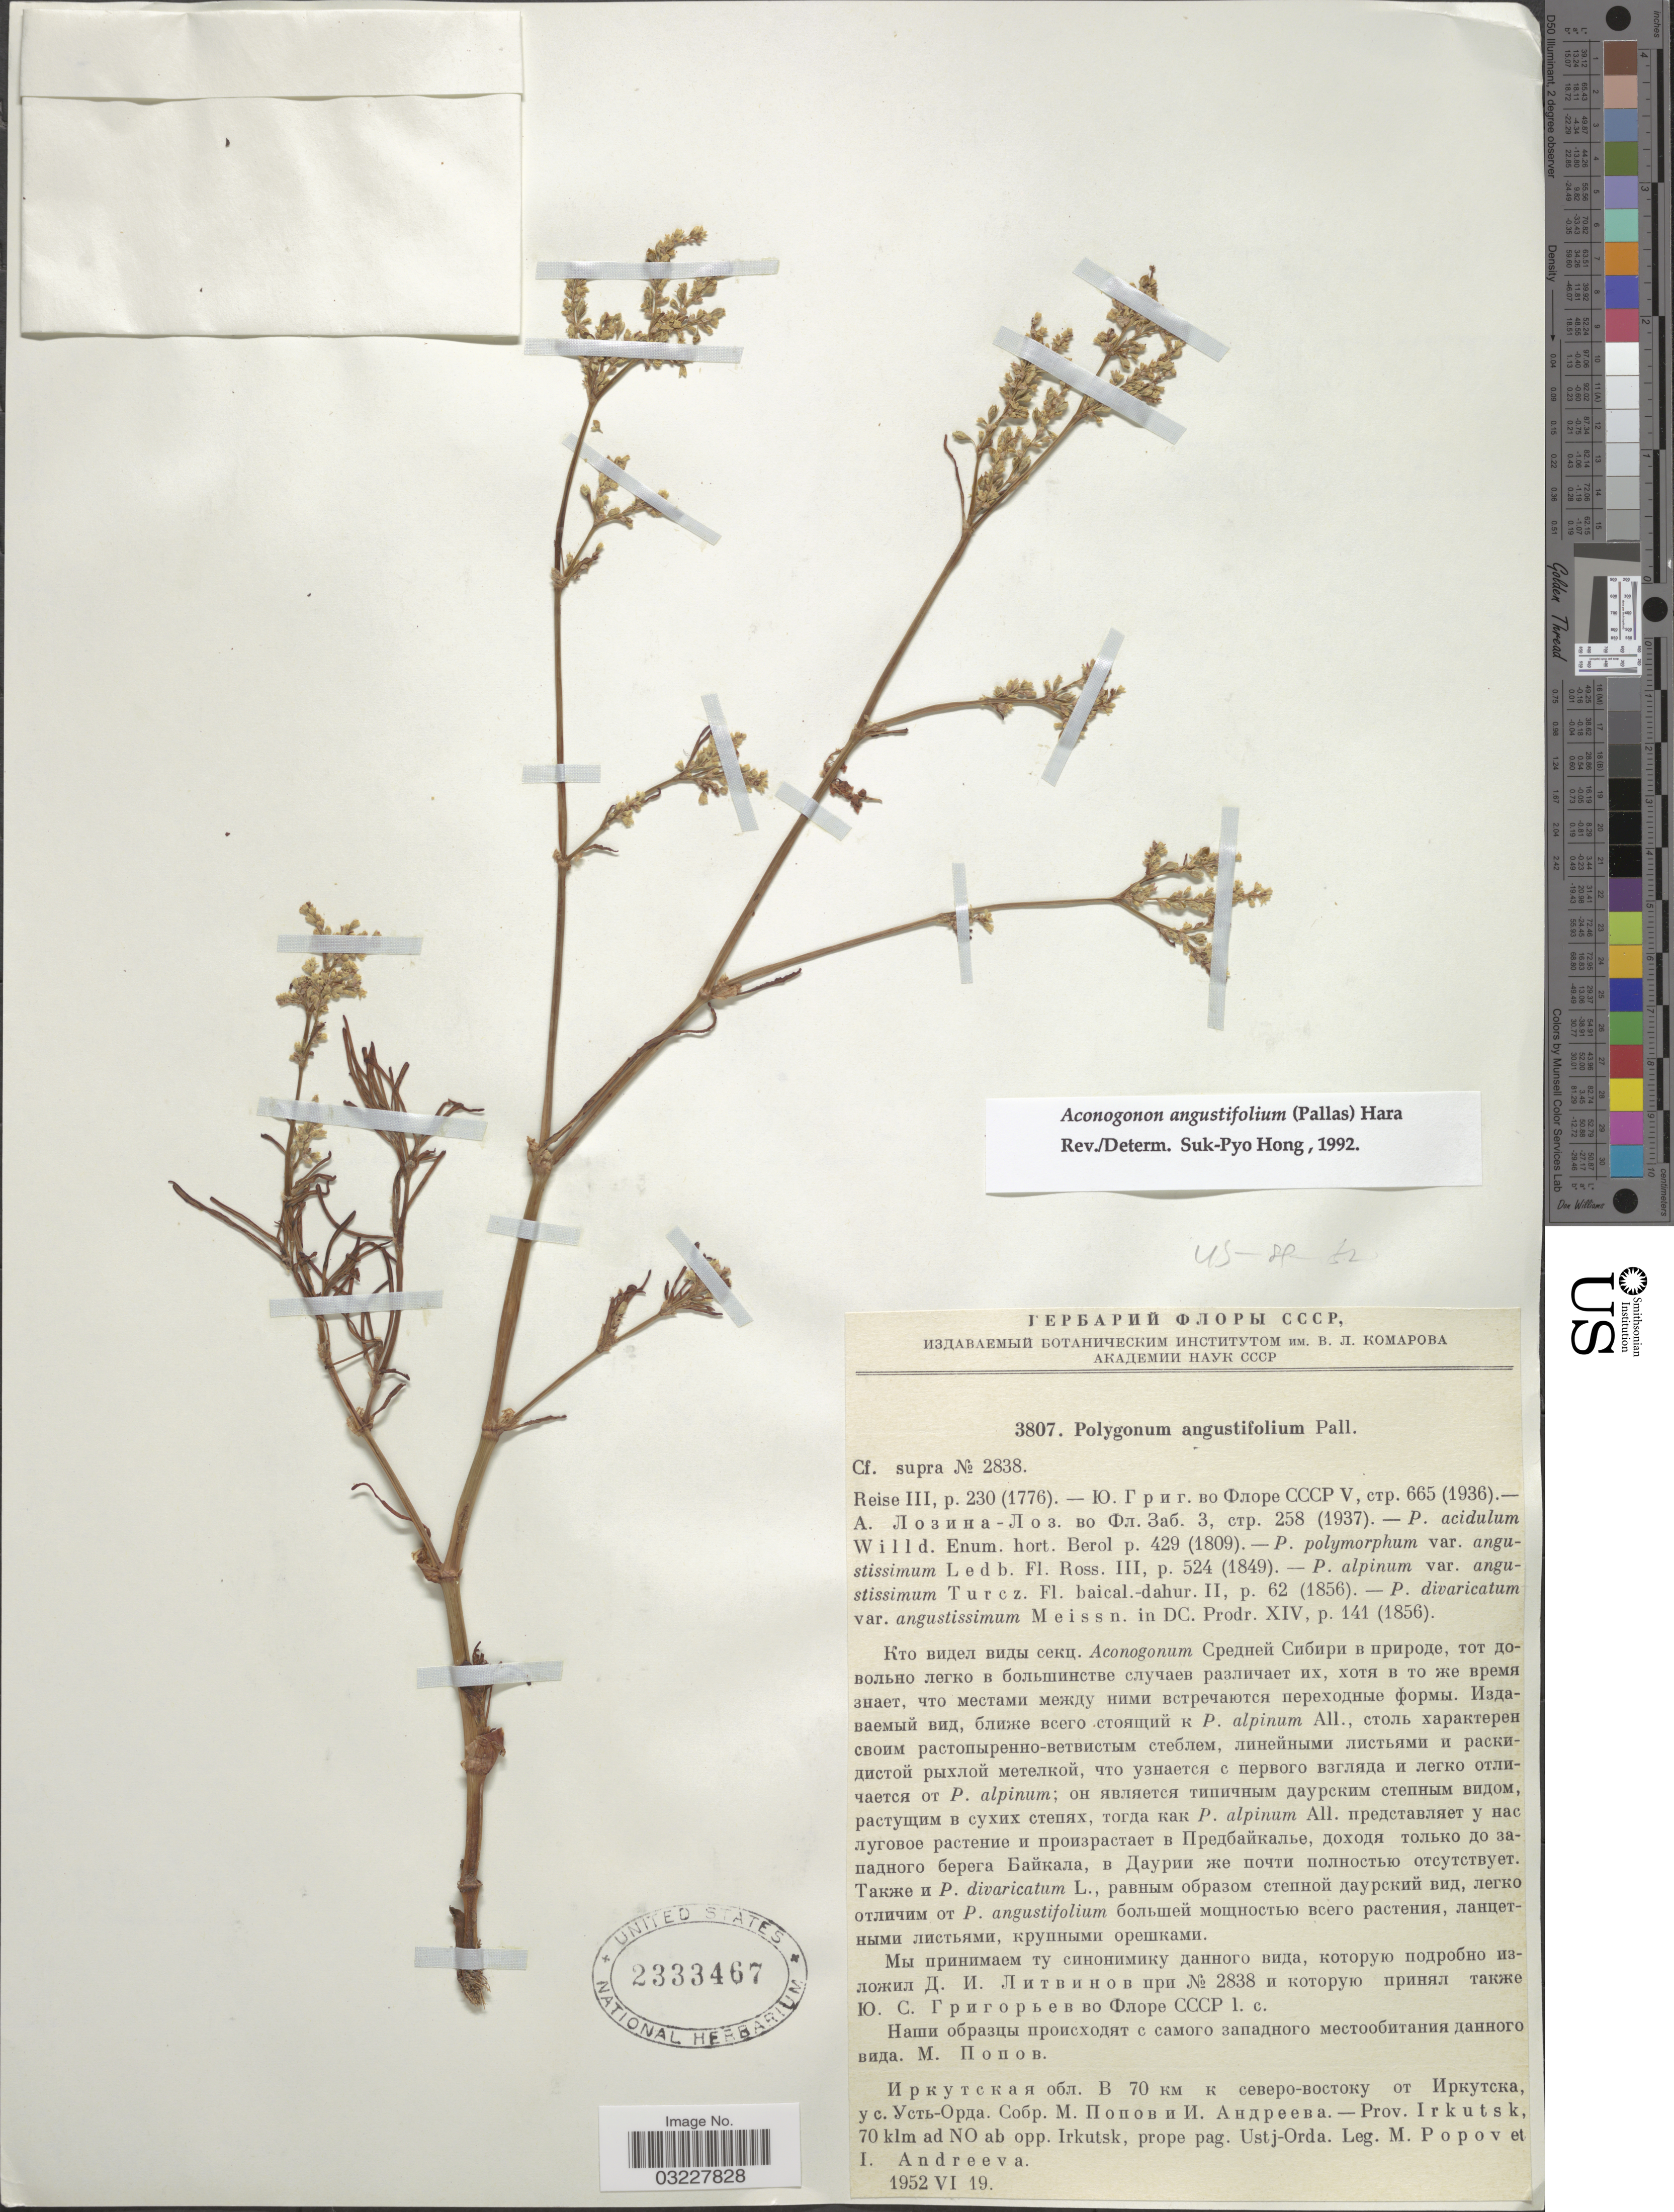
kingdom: Plantae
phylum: Tracheophyta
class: Magnoliopsida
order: Caryophyllales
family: Polygonaceae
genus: Koenigia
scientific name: Koenigia angustifolia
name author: (Pall.) Chepinoga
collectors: M. Popov & I. Andreeva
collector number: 3807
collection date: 1952-06-19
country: Russian Federation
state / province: Irkutsk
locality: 70 klm ad NO ab opp. Irkutsk, prope pag. Ustj-Orda.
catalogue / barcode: US 2333467